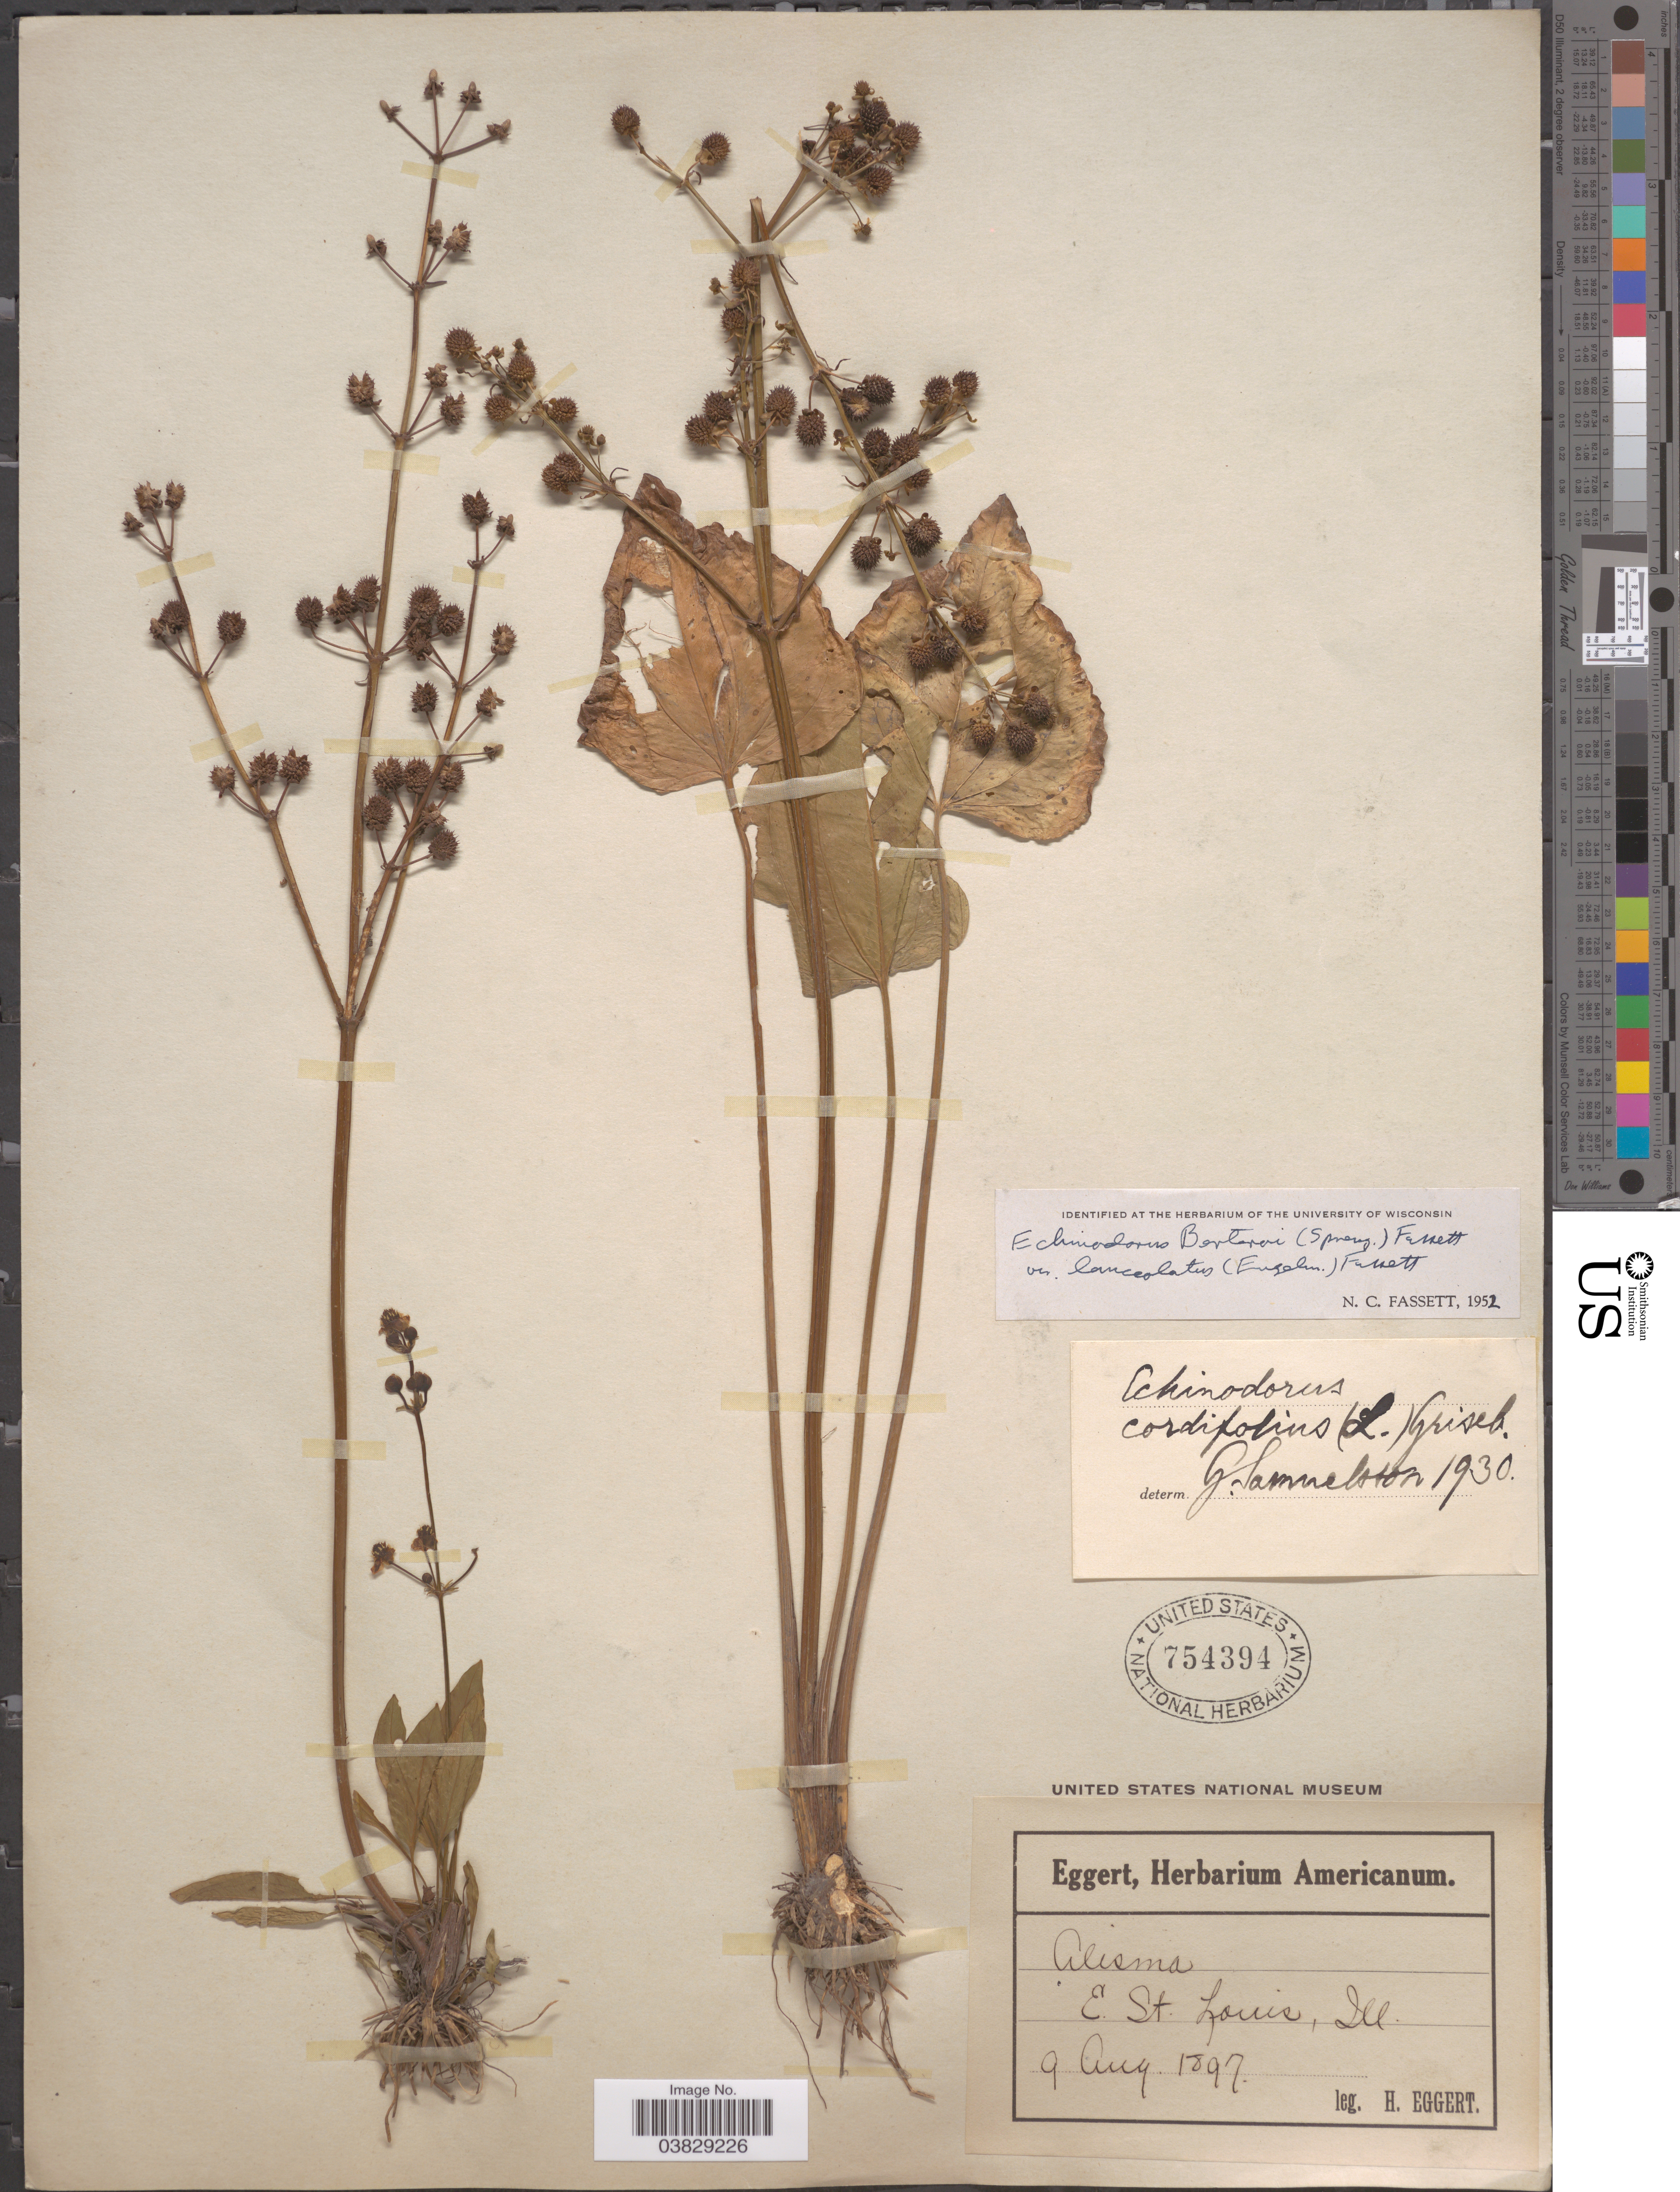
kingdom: Plantae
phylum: Tracheophyta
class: Liliopsida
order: Alismatales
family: Alismataceae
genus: Echinodorus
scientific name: Echinodorus berteroi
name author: (Spreng.) Fassett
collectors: H. Eggert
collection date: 1897-08-09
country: United States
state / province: Illinois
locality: E. St. Louis.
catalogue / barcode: US 754394